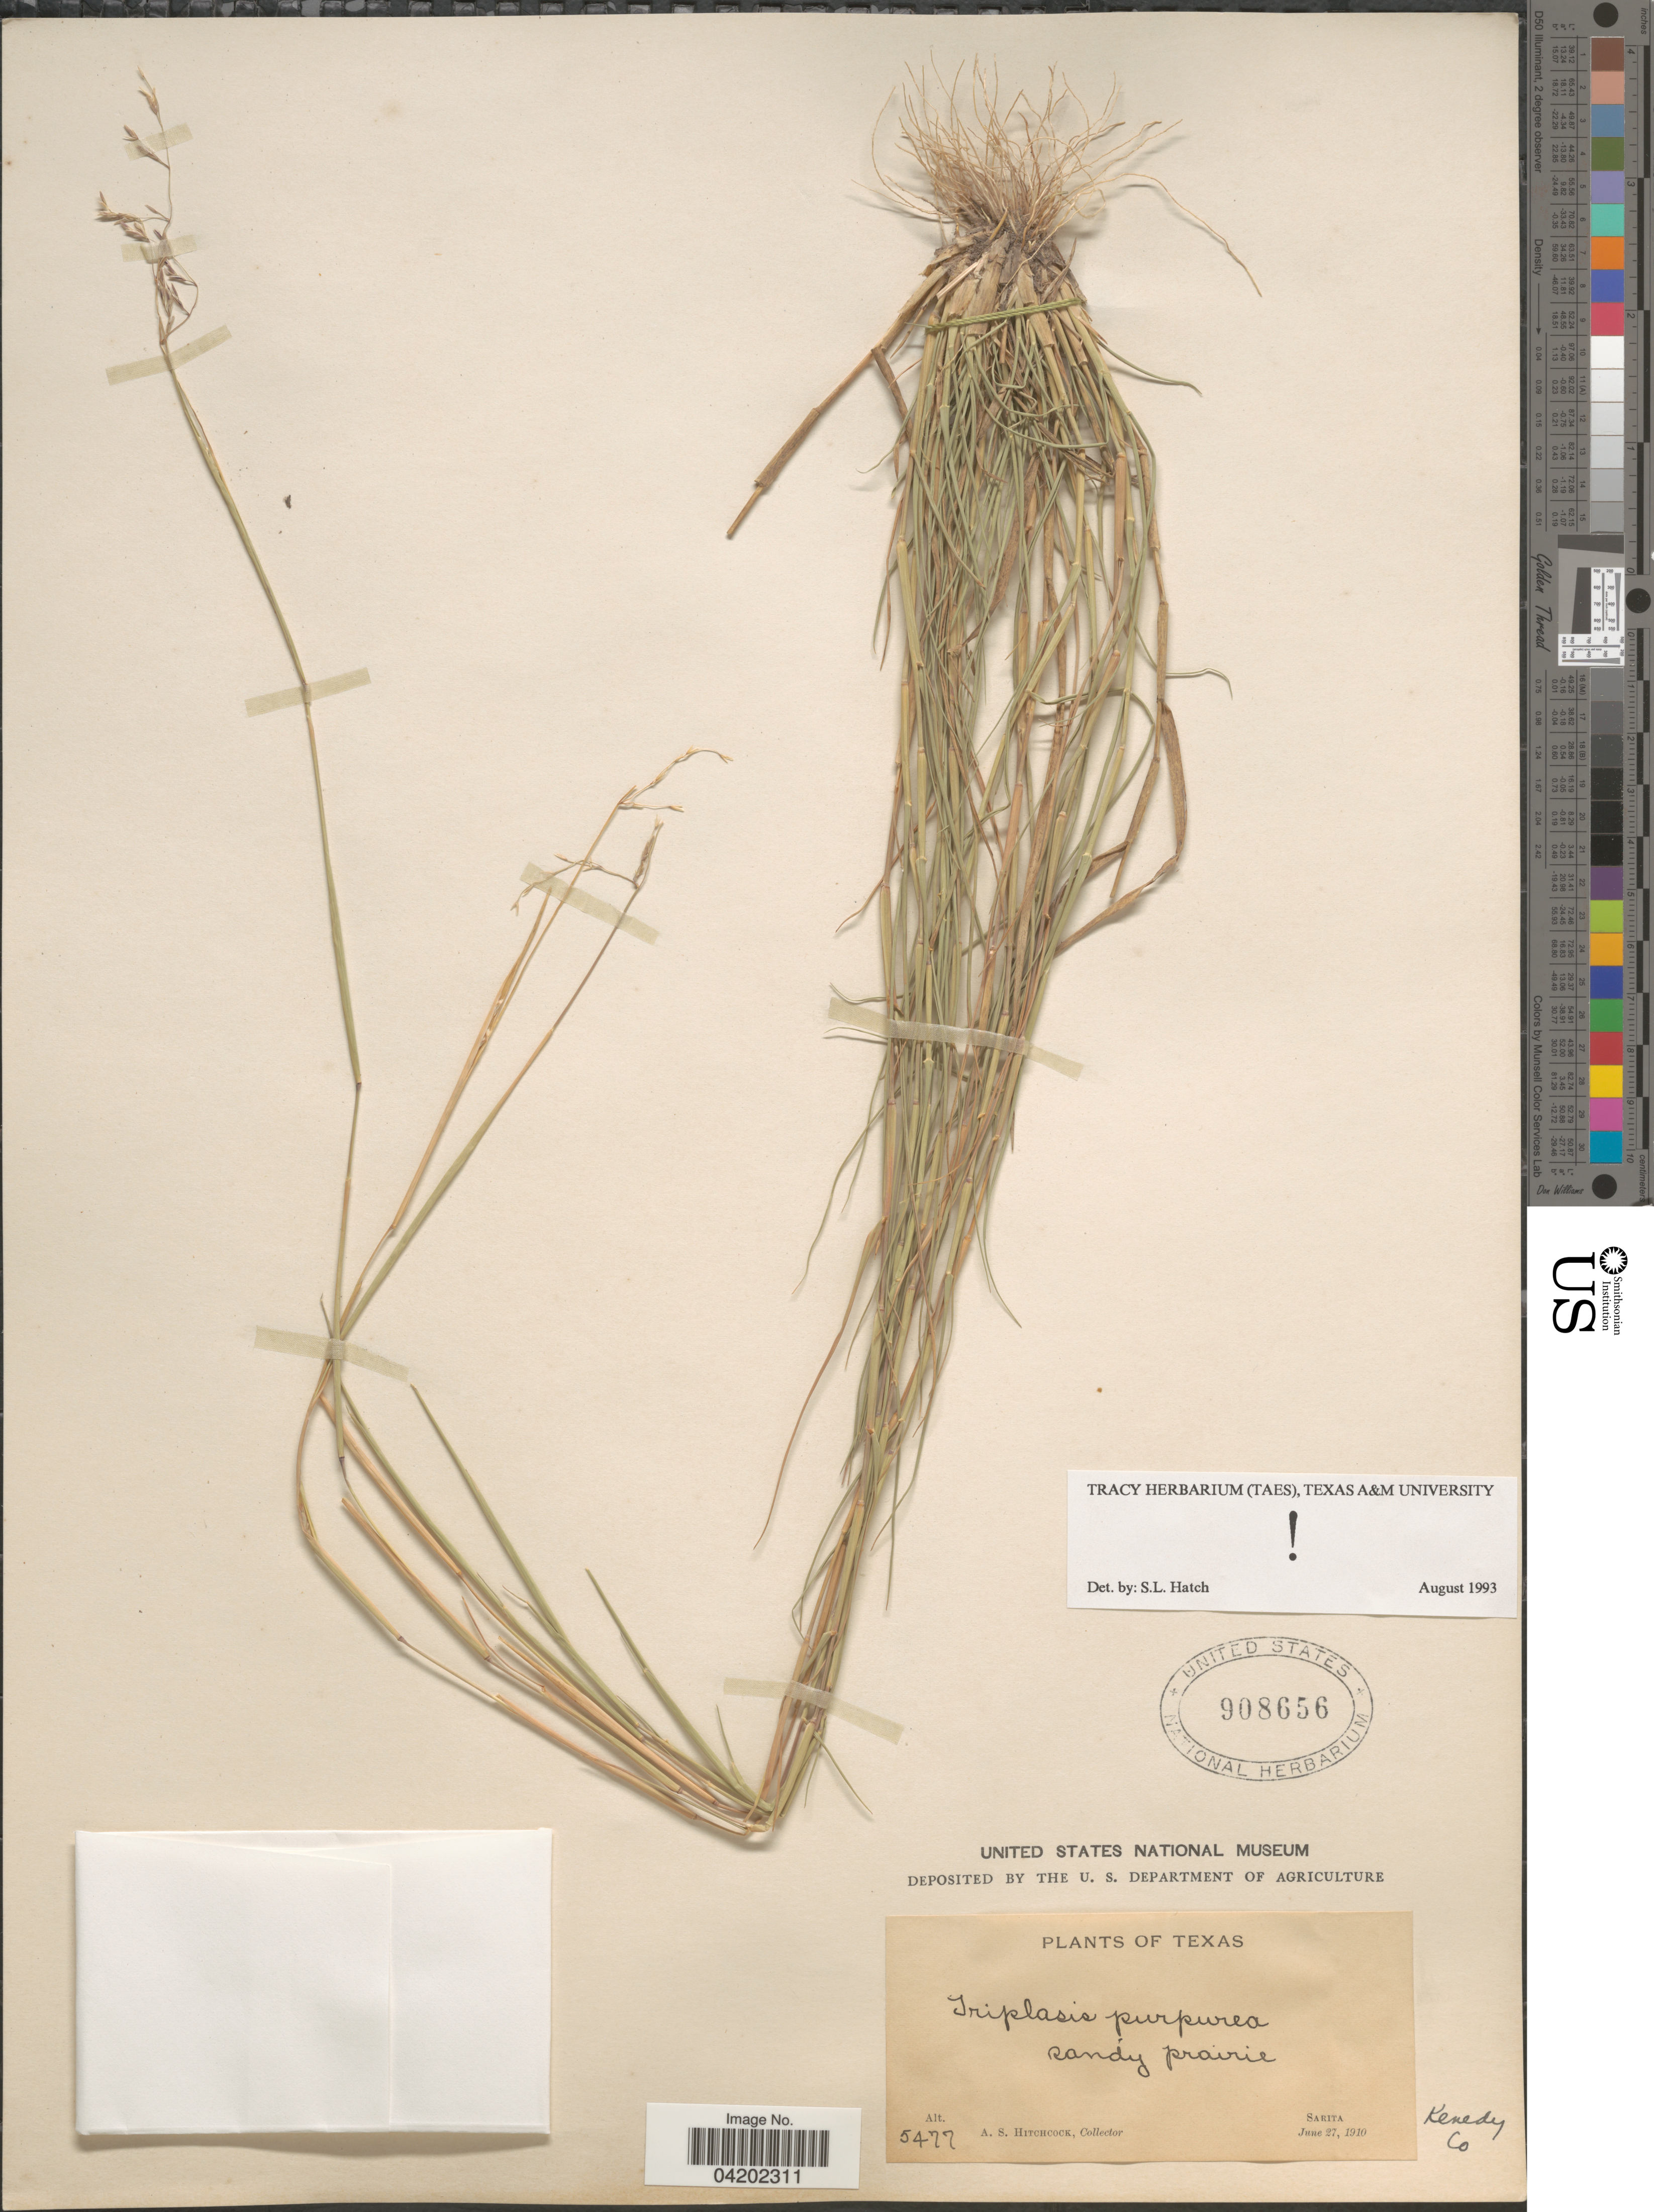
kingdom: Plantae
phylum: Tracheophyta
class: Liliopsida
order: Poales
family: Poaceae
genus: Triplasis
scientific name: Triplasis purpurea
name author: (Walter) Chapm.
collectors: A. S. Hitchcock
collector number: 5477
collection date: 1910-06-27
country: United States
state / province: Texas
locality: Sarita. Kenedy Co.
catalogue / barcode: US 908656